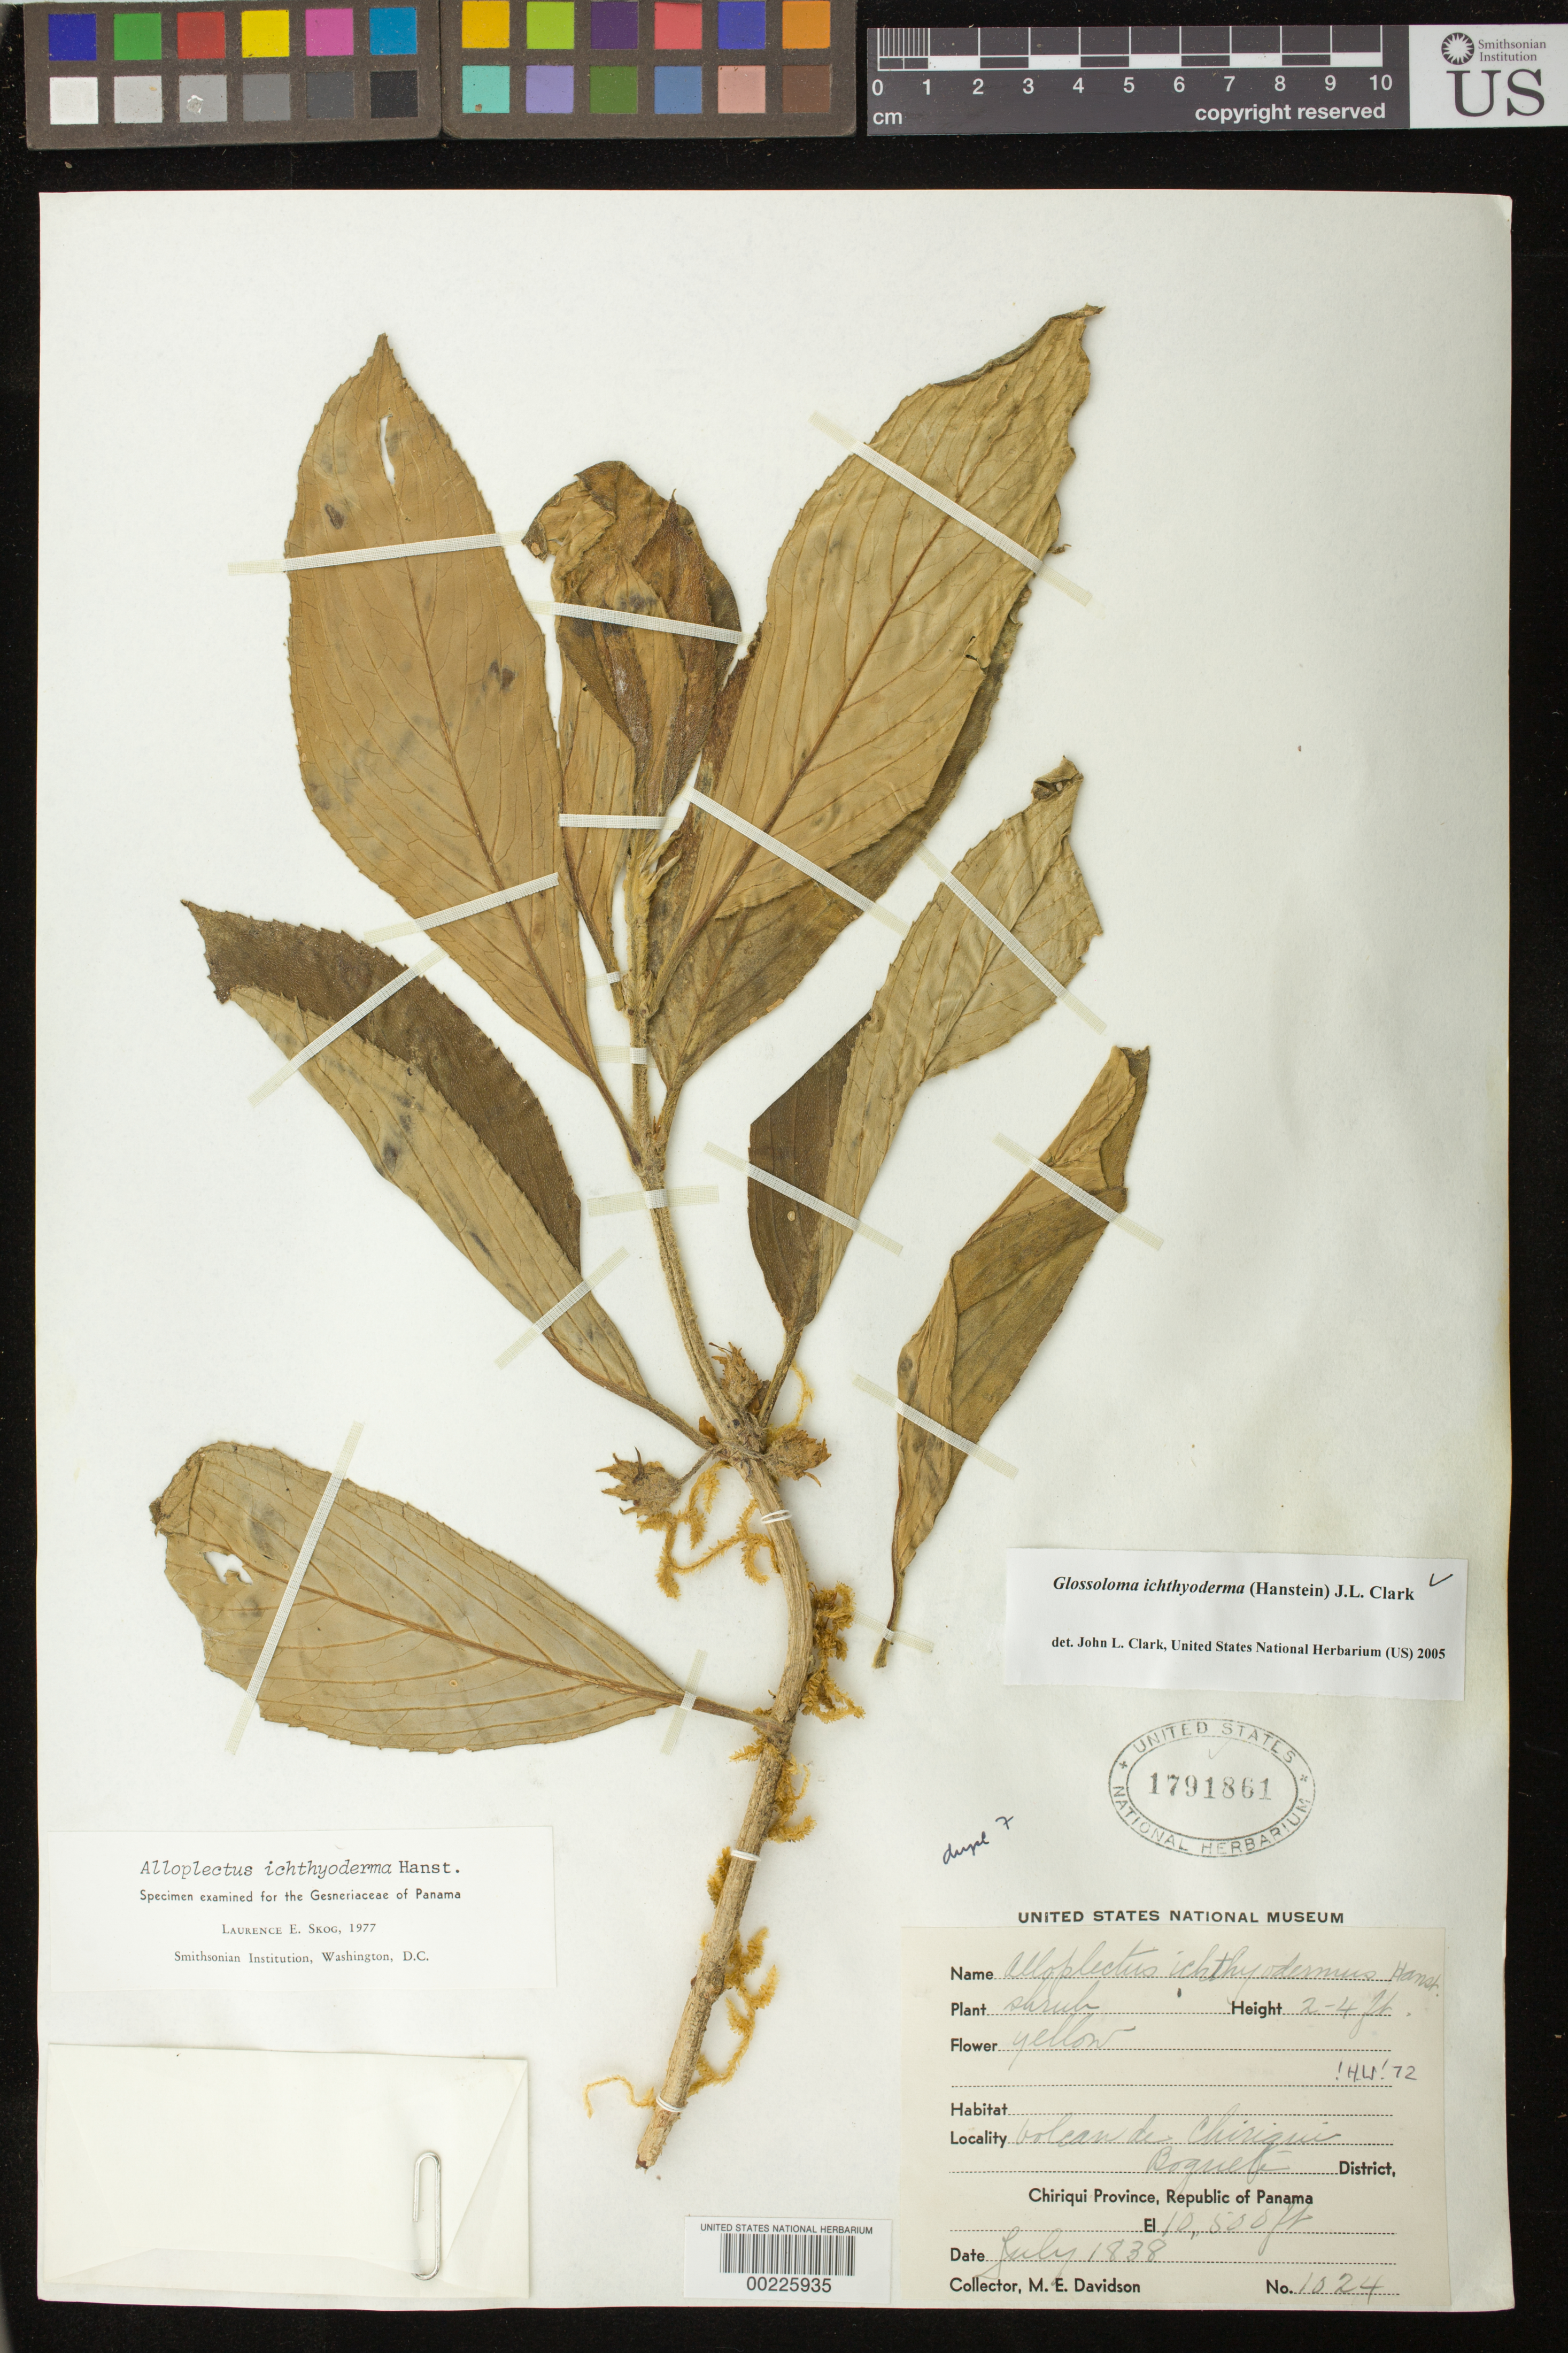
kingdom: Plantae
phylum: Tracheophyta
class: Magnoliopsida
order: Lamiales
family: Gesneriaceae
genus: Glossoloma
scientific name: Glossoloma ichthyoderma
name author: (Hanst.) J.L. Clark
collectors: M. E. Davidson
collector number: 1024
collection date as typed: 18 Jul 1938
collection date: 1938-07-18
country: Panama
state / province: Chiriquí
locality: Volcan de Chiriqui, Boquete District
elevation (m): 3200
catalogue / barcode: US 1791861